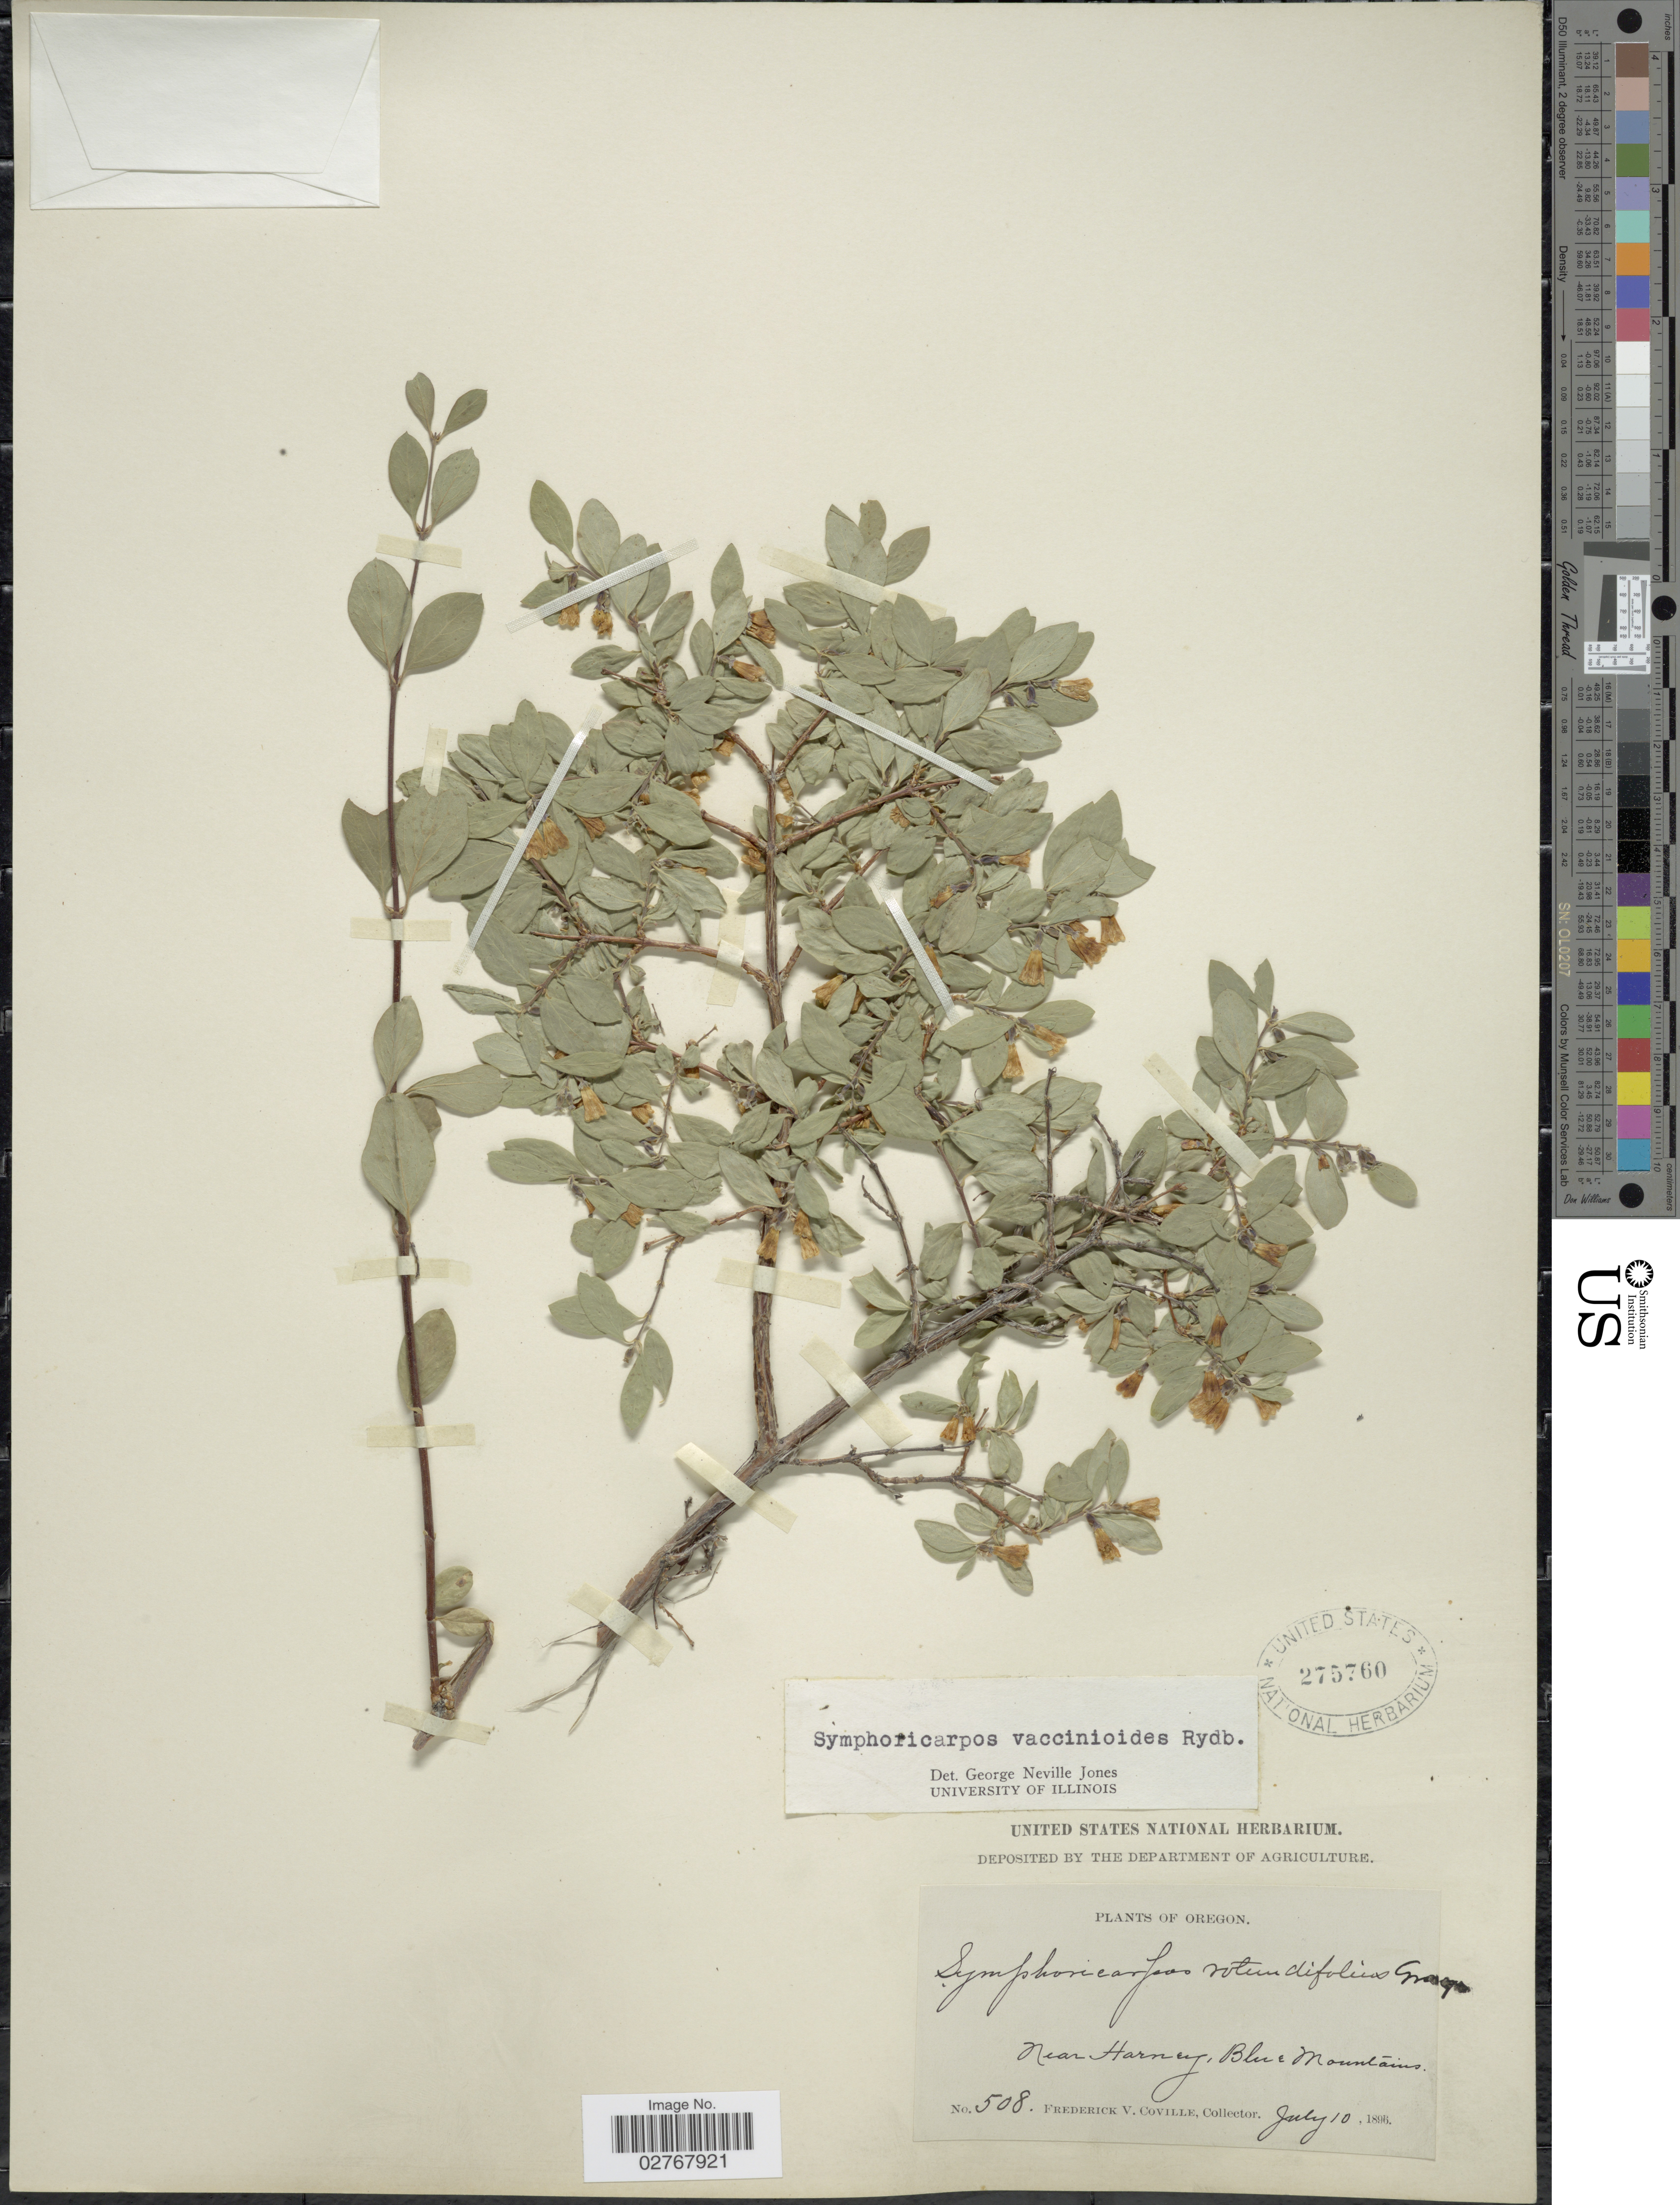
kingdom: Plantae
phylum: Tracheophyta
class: Magnoliopsida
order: Dipsacales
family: Caprifoliaceae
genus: Symphoricarpos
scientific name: Symphoricarpos vaccinioides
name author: Rydb.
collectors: F. V. Coville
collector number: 508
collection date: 1896-07-10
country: United States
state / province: Oregon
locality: Near Harney, Blue Mountains.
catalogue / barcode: US 275760